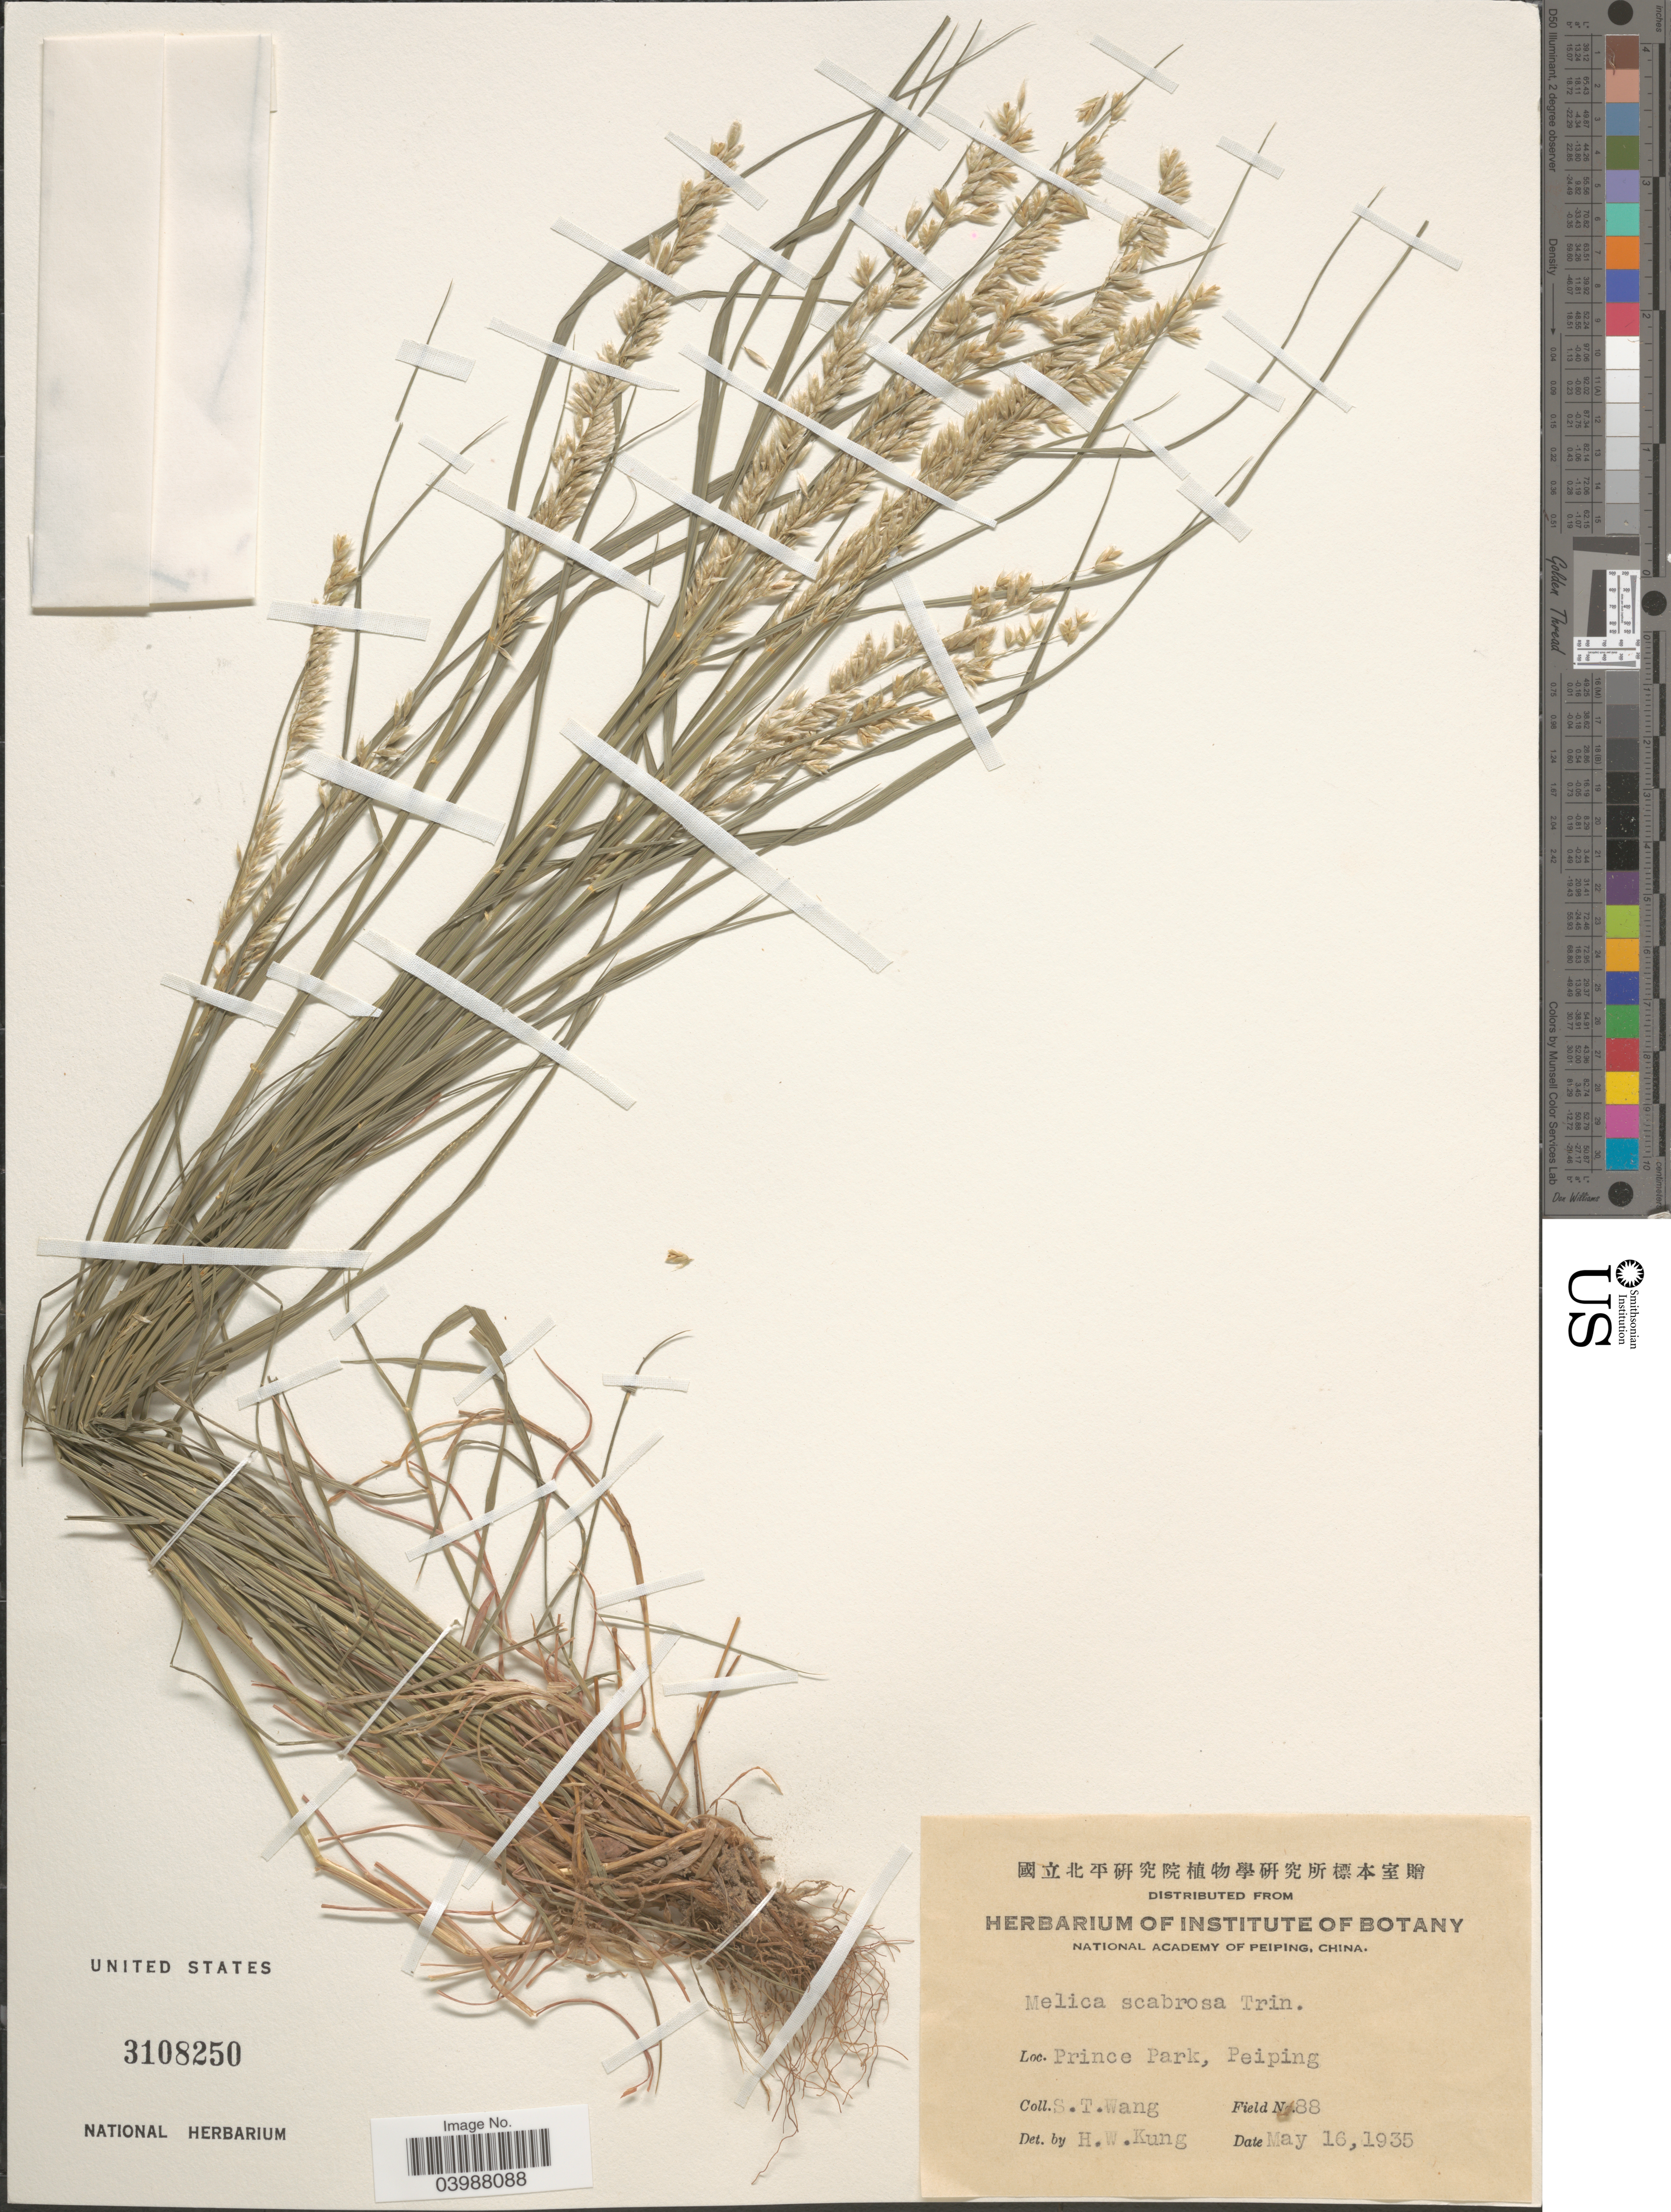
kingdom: Plantae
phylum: Tracheophyta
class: Liliopsida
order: Poales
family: Poaceae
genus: Melica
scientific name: Melica scabrosa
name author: Trin.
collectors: S. Wang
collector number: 88*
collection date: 1935-05-16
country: China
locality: Prince Park, Peiping.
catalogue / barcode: US 3108250